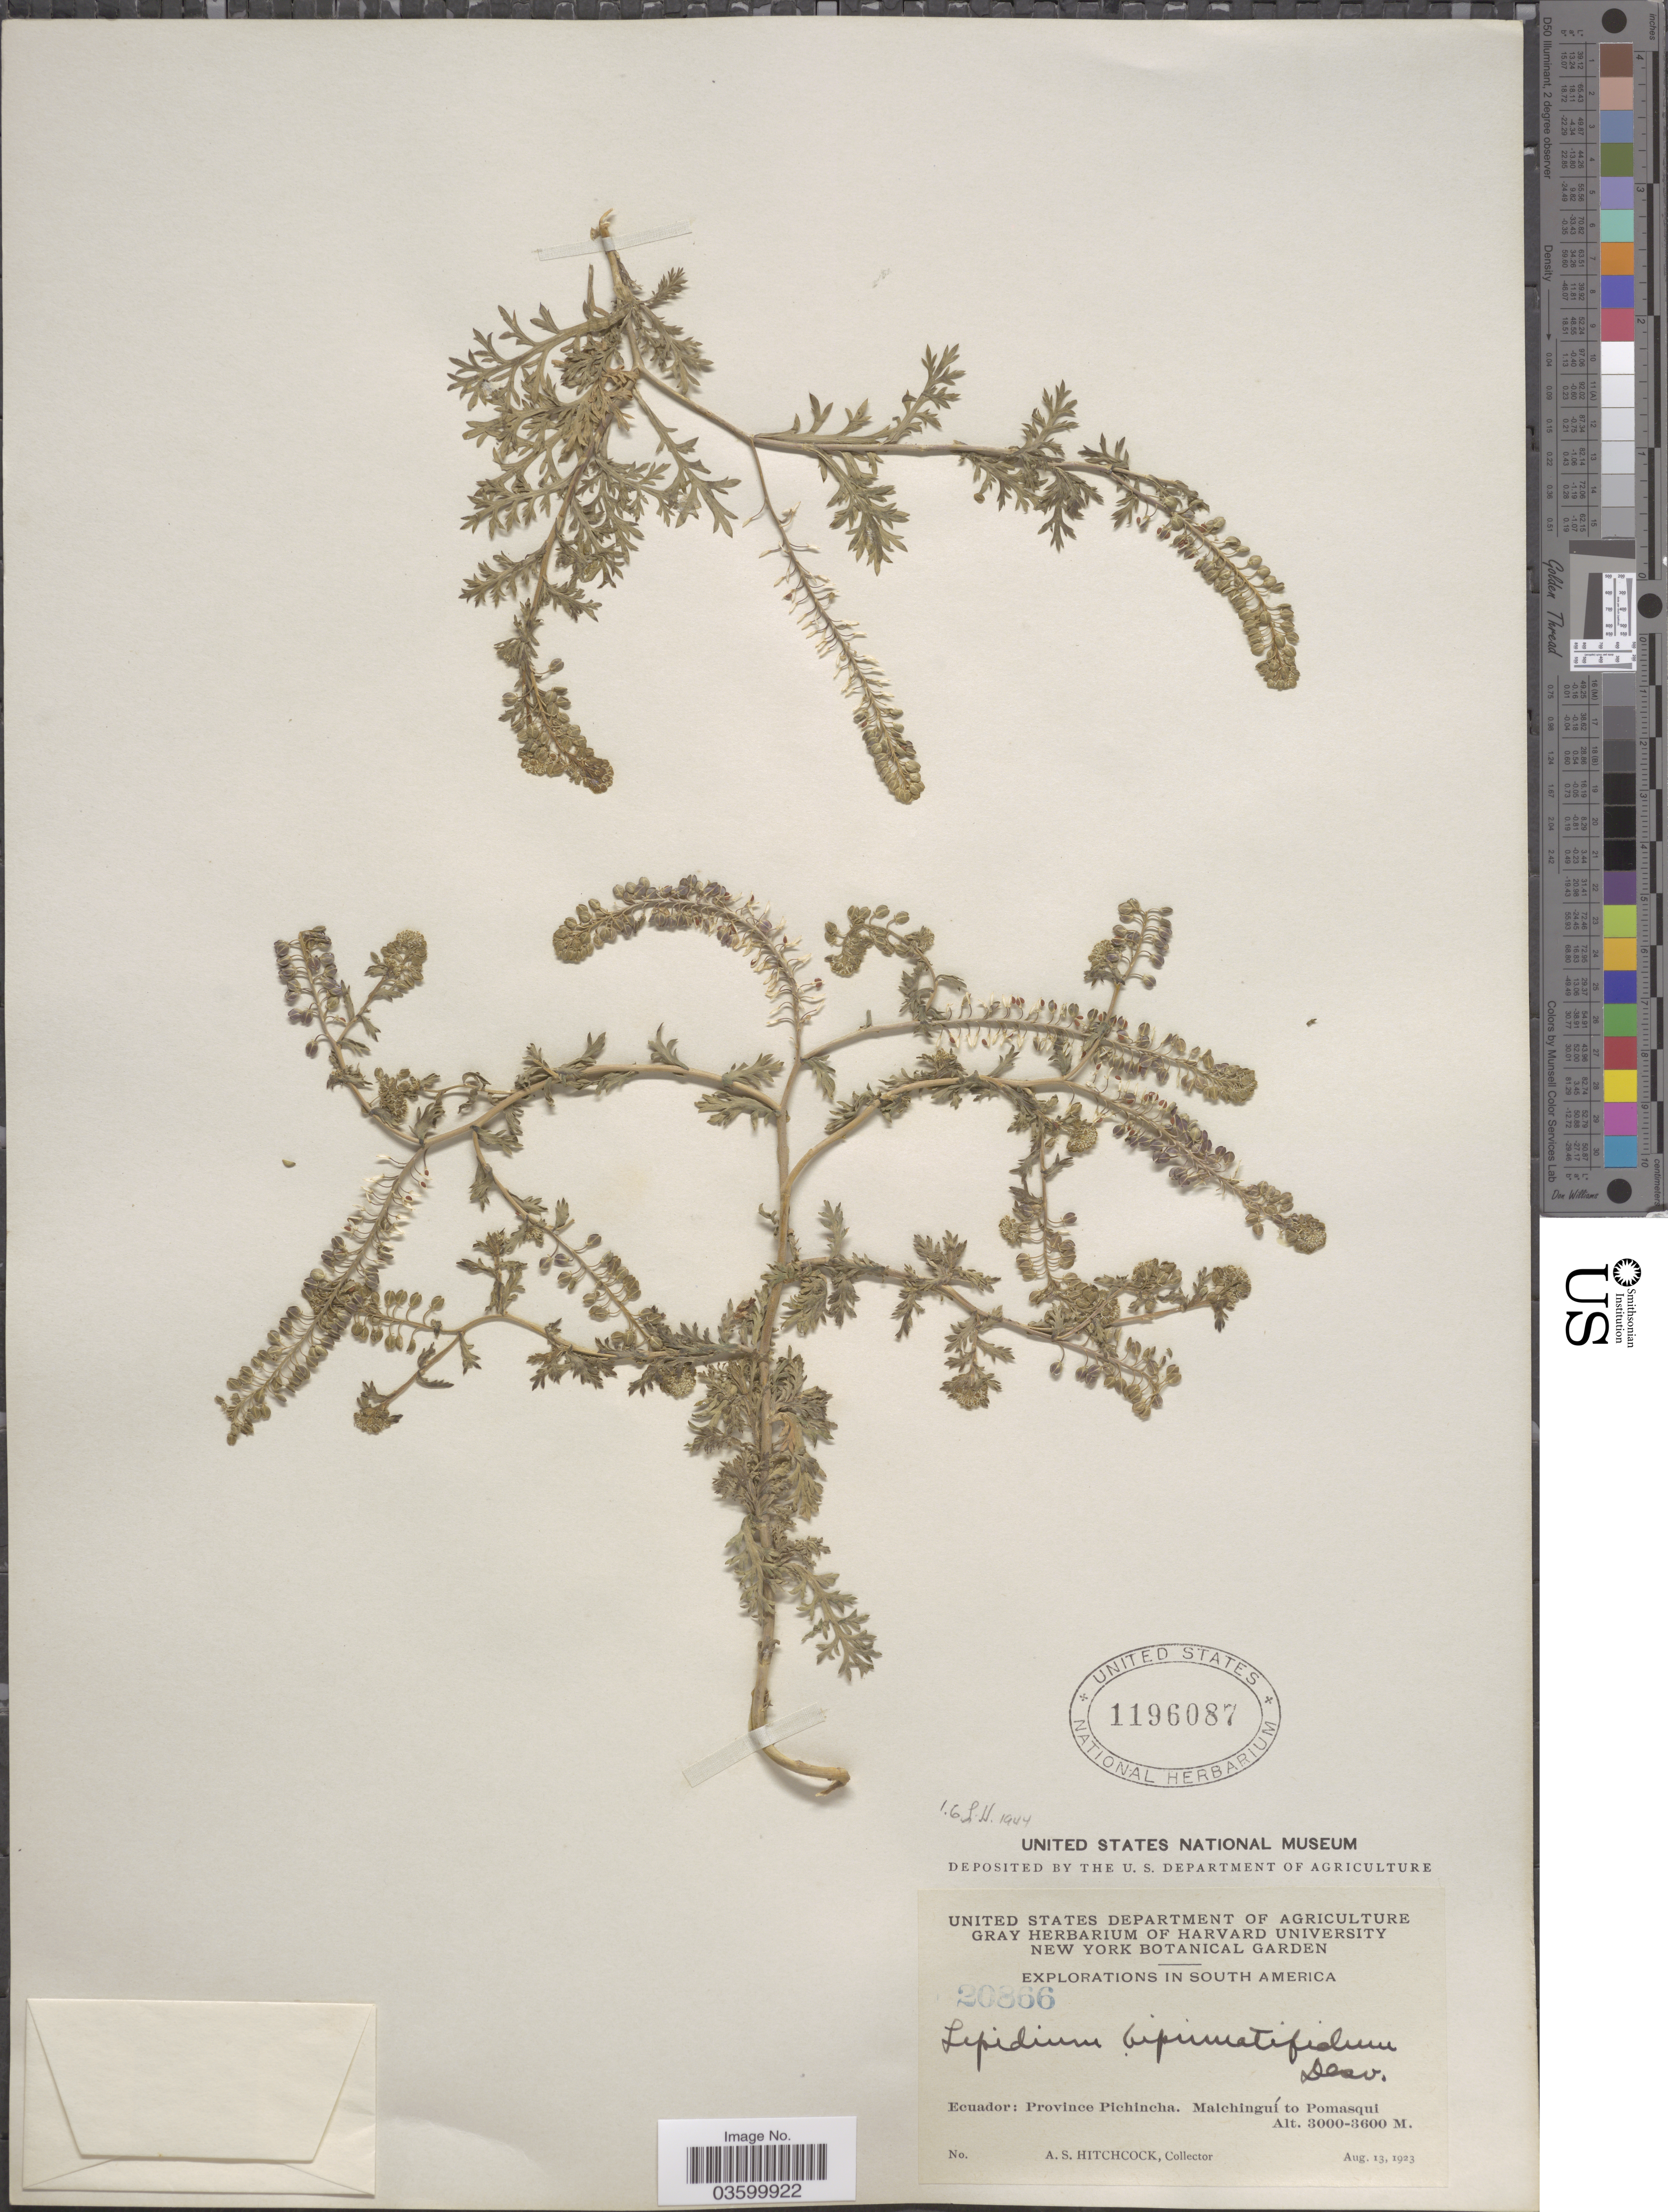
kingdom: Plantae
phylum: Tracheophyta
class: Magnoliopsida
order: Brassicales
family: Brassicaceae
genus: Lepidium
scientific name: Lepidium bipinnatifidum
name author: Desv.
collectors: A. S. Hitchcock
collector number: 20866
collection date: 1923-08-13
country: Ecuador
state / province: Pichincha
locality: Malchinguí to Pomasqui.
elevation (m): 3000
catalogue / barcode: US 1196087